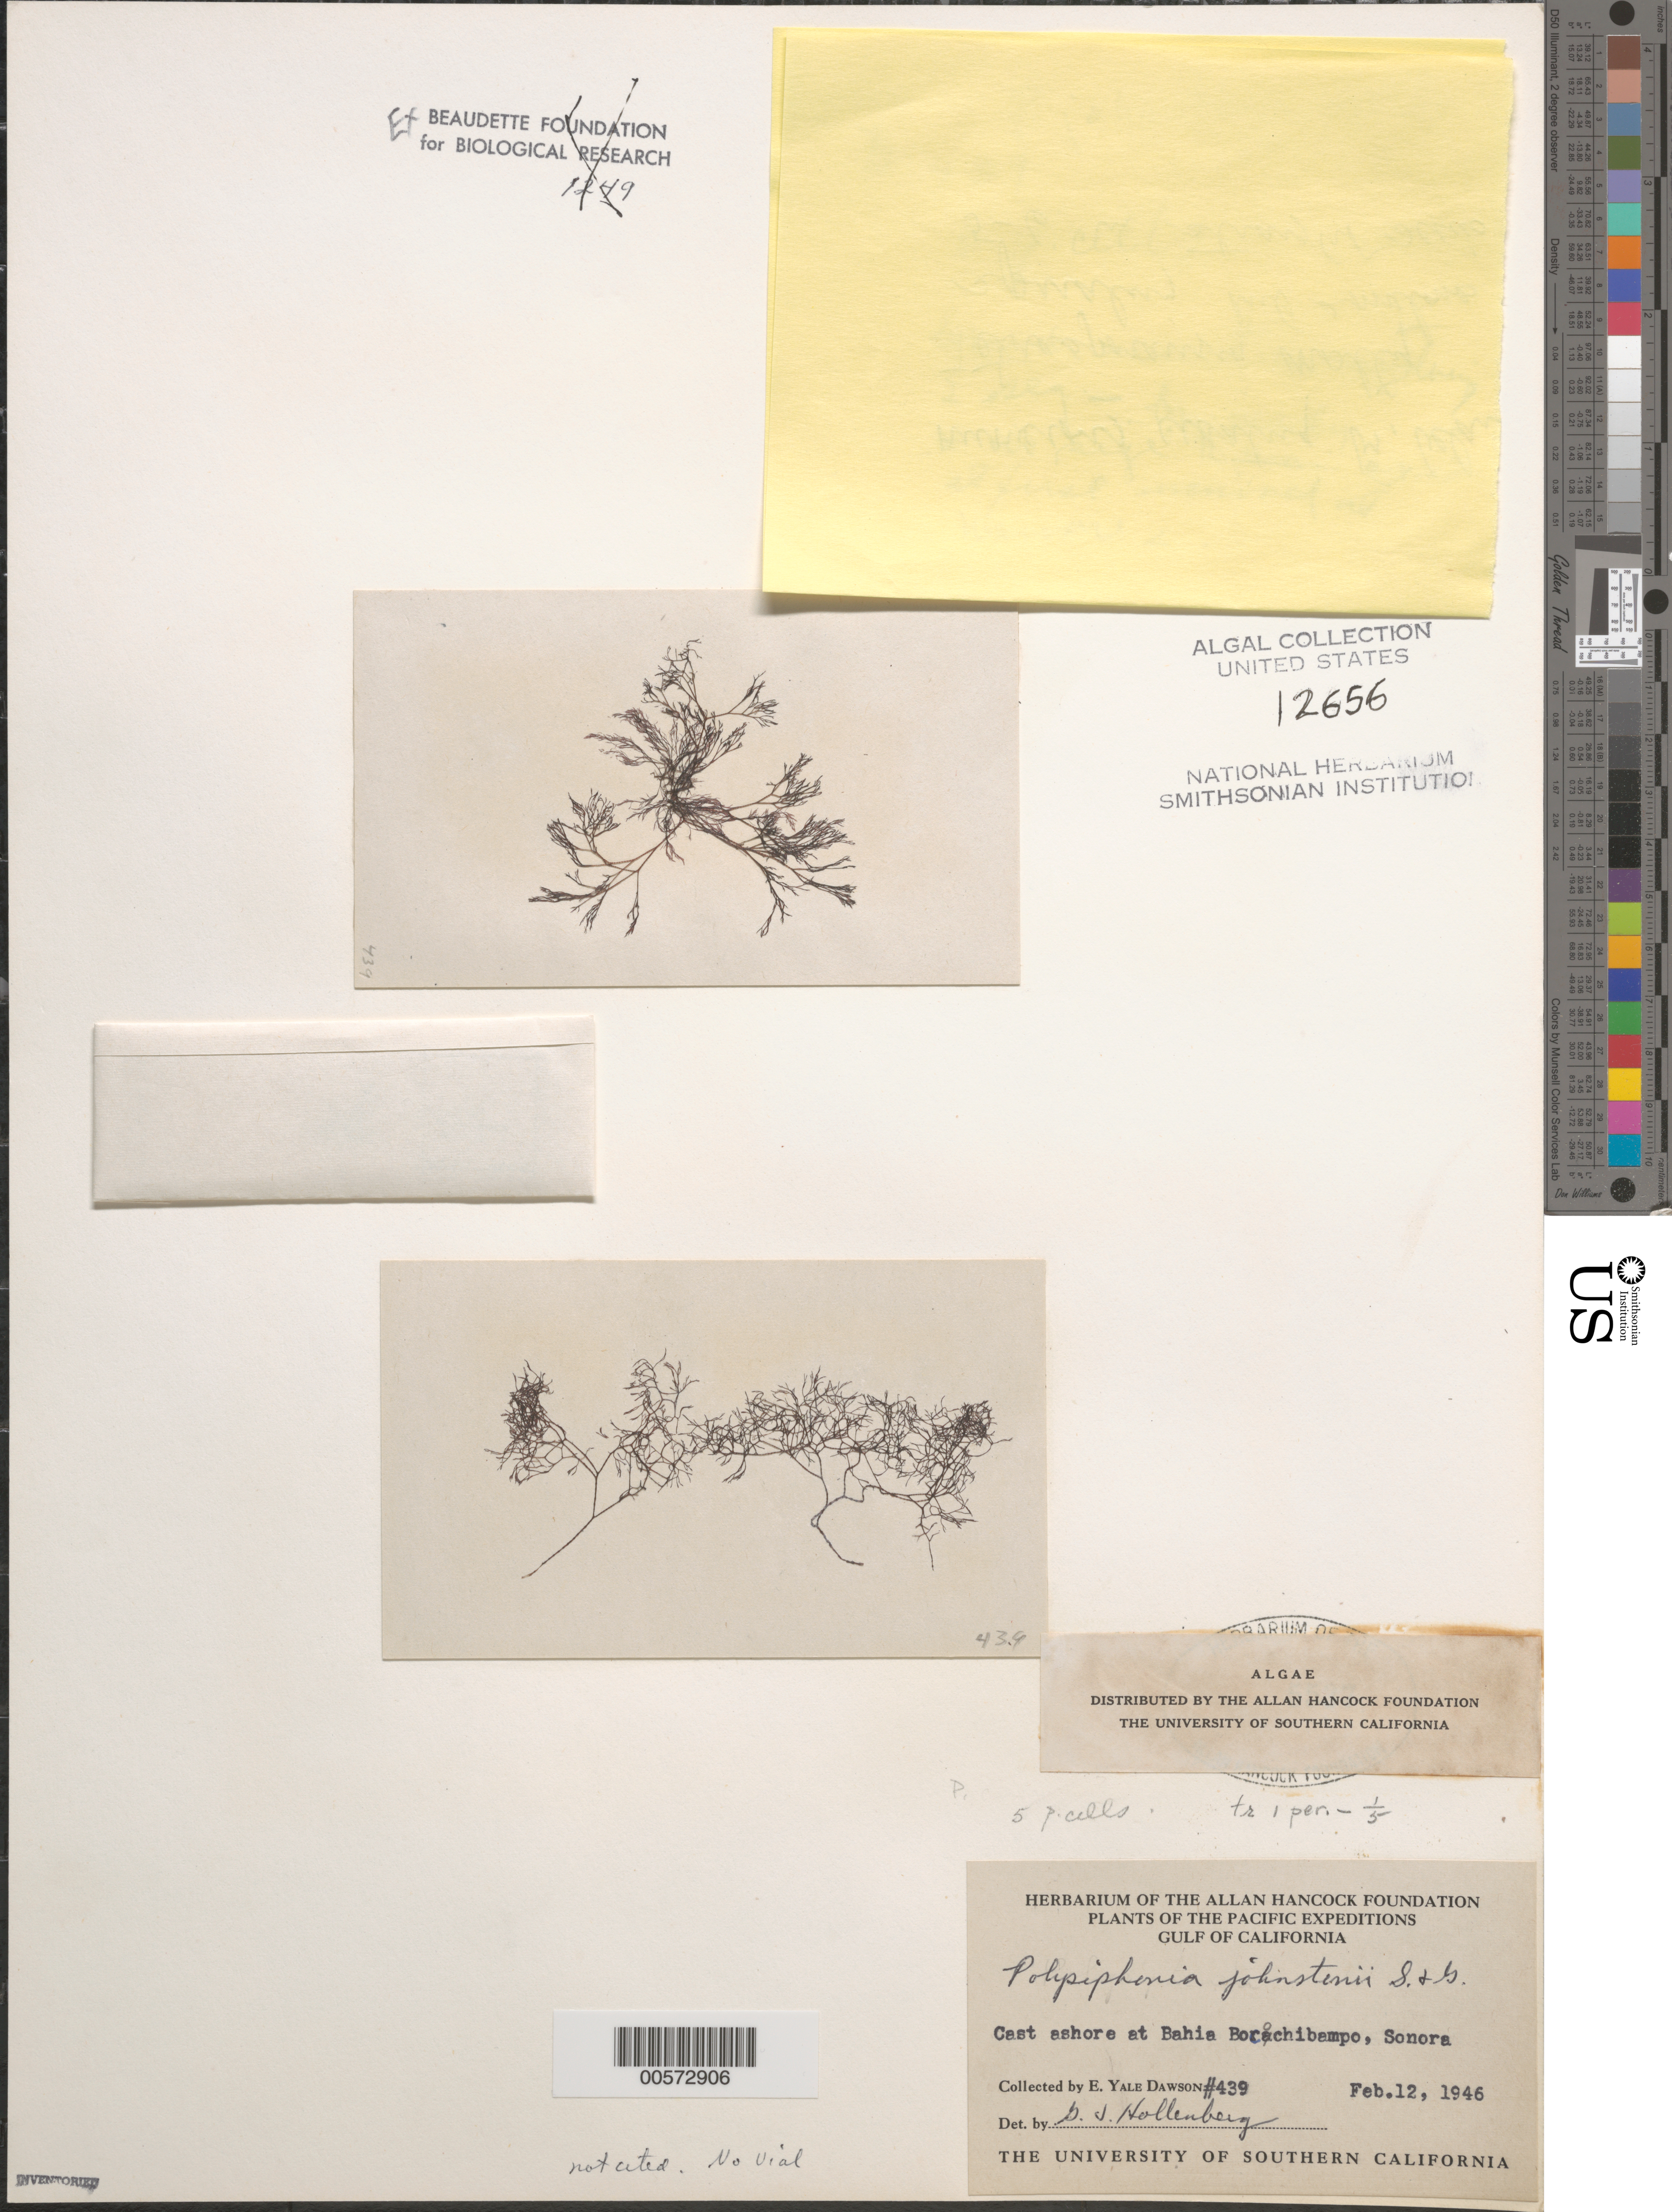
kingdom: Plantae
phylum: Rhodophyta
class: Florideophyceae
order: Ceramiales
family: Rhodomelaceae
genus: Melanothamnus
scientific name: Melanothamnus johnstonii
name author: (Setchell & N.L. Gardner) Diaz-Tapia & Maggs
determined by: Algae name updating Project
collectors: E. Y. Dawson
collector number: EYD 439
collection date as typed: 12 Feb 1946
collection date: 1946-02-12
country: Mexico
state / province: Sonora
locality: Bahia Bocochibampo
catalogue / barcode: US 12656